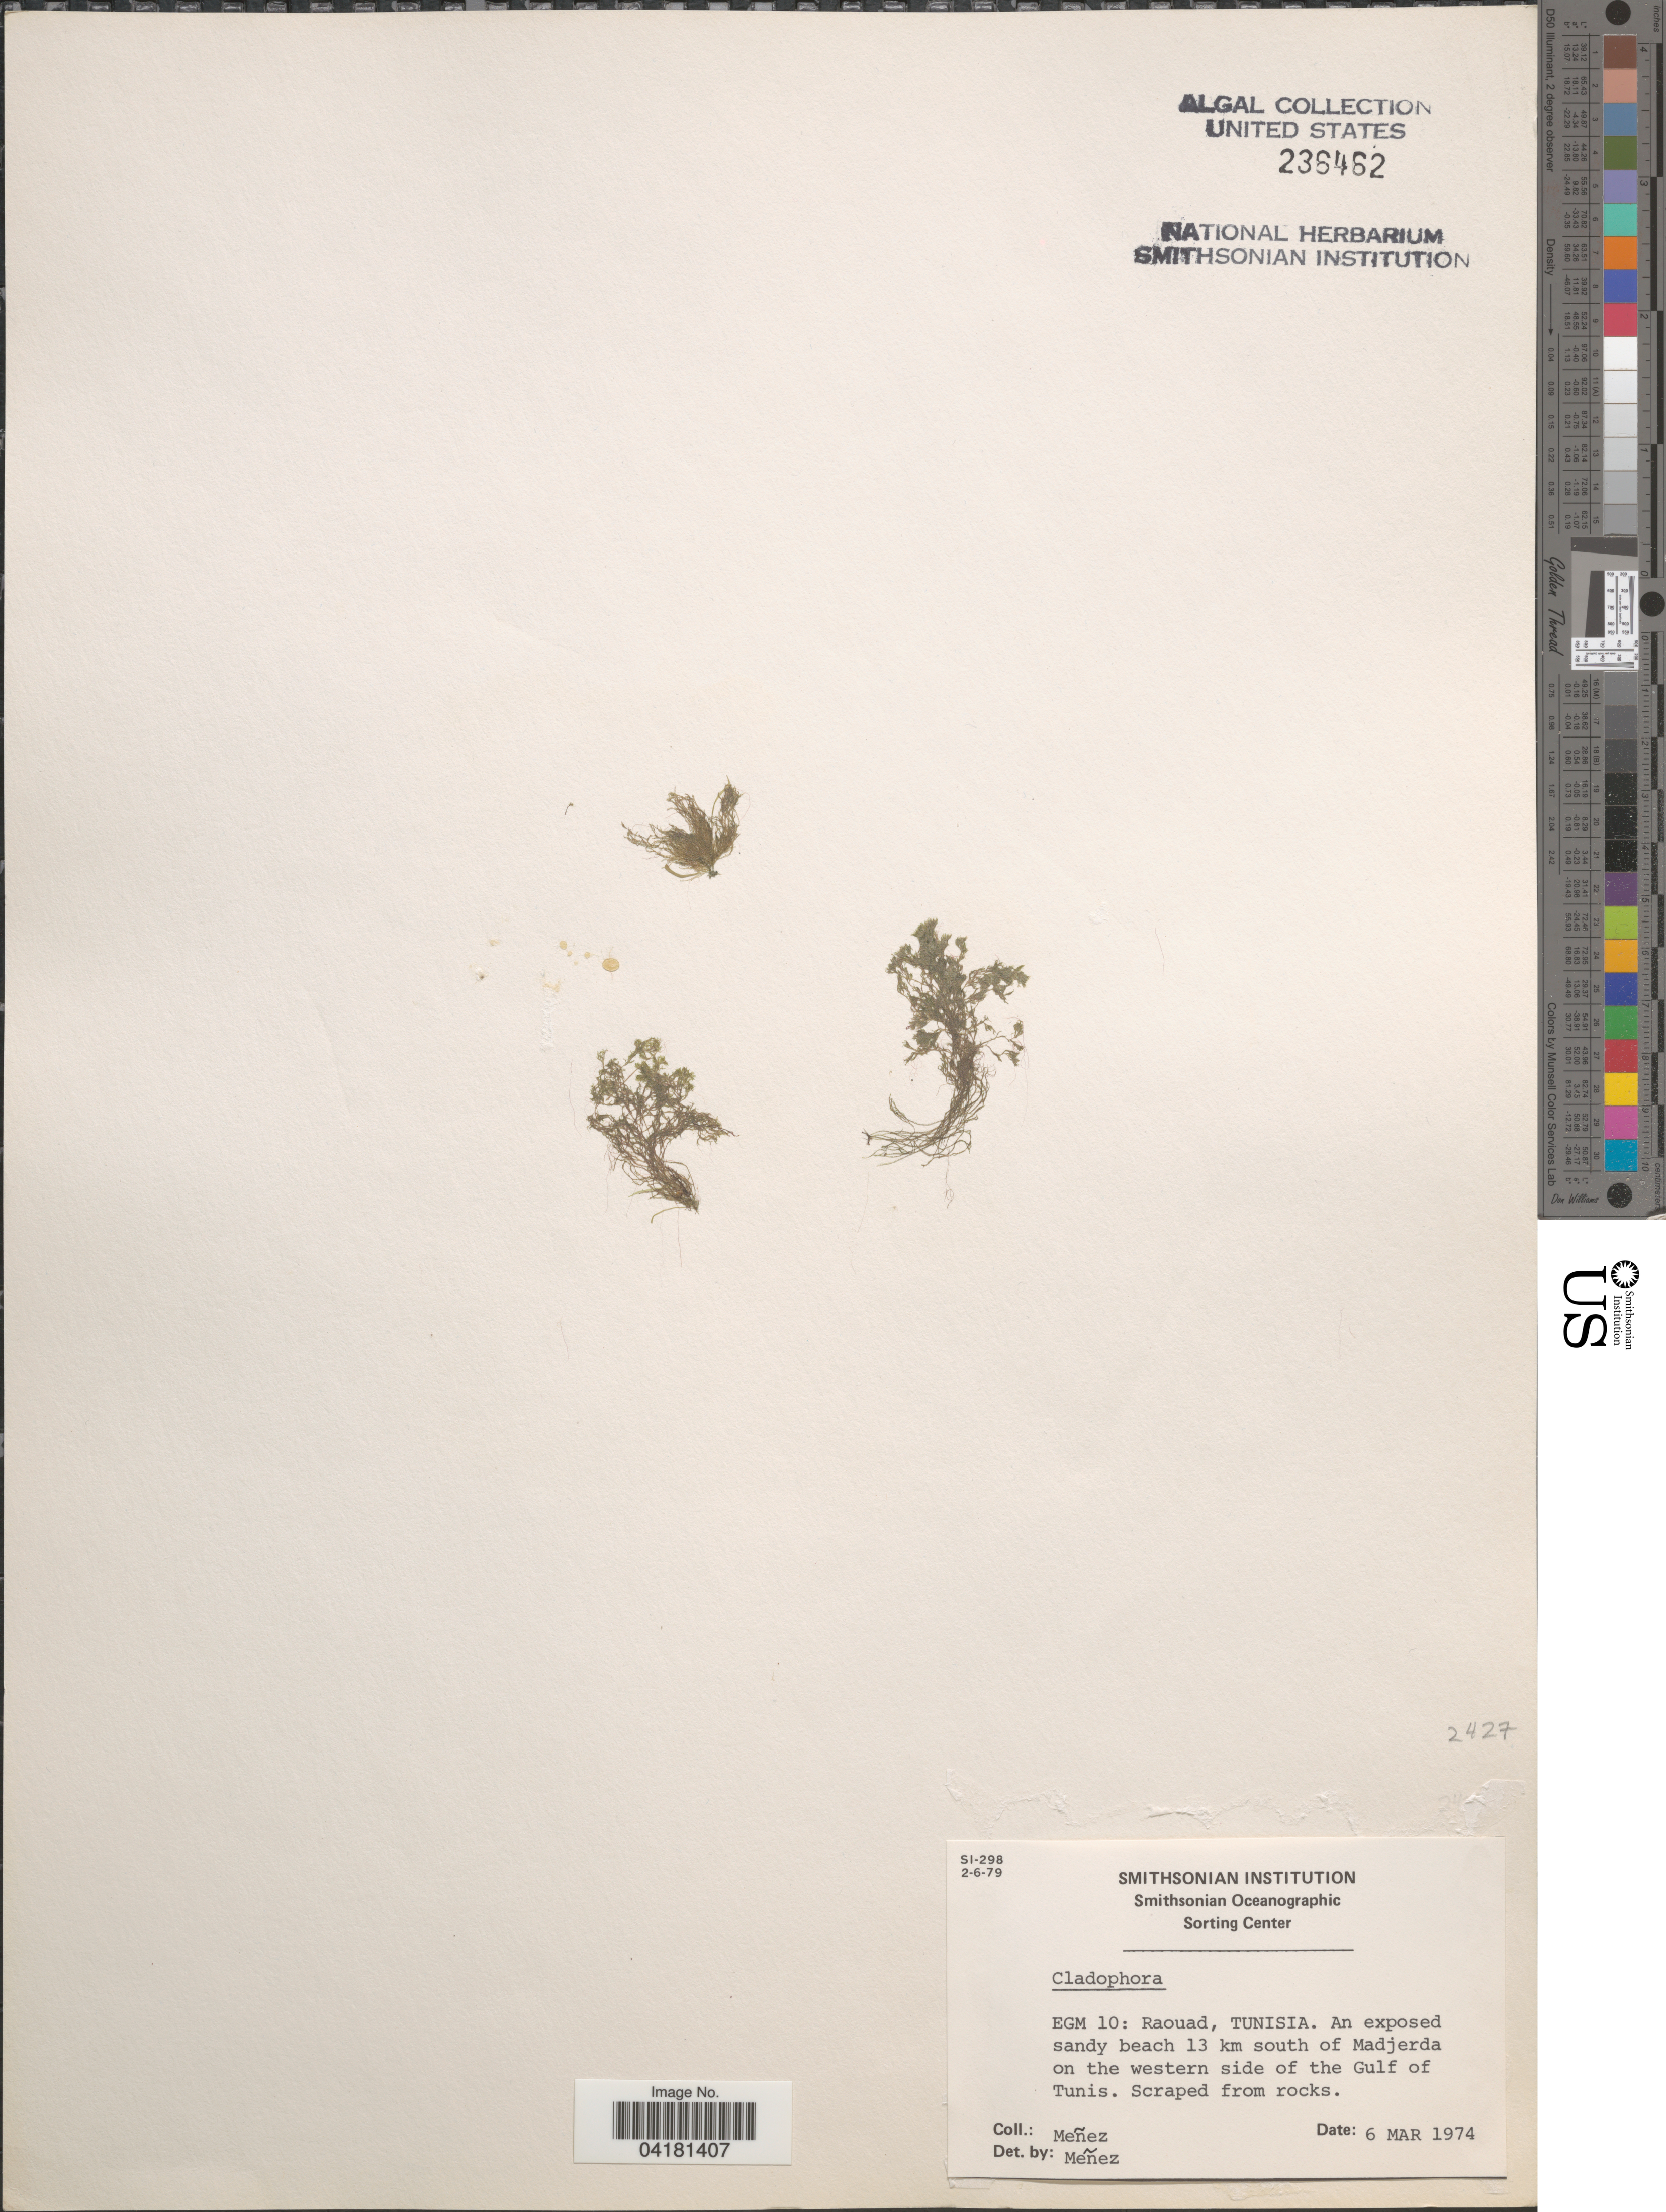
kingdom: Plantae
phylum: Chlorophyta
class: Ulvophyceae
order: Cladophorales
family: Cladophoraceae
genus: Cladophora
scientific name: Cladophora sp.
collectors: Menez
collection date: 1974-03-06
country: Tunisia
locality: EGM 10: Raouad, Tunisia. An exposed sandy beach 13 km south of Madjerda on the western side of the Gulf of Tunis.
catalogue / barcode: US 236462